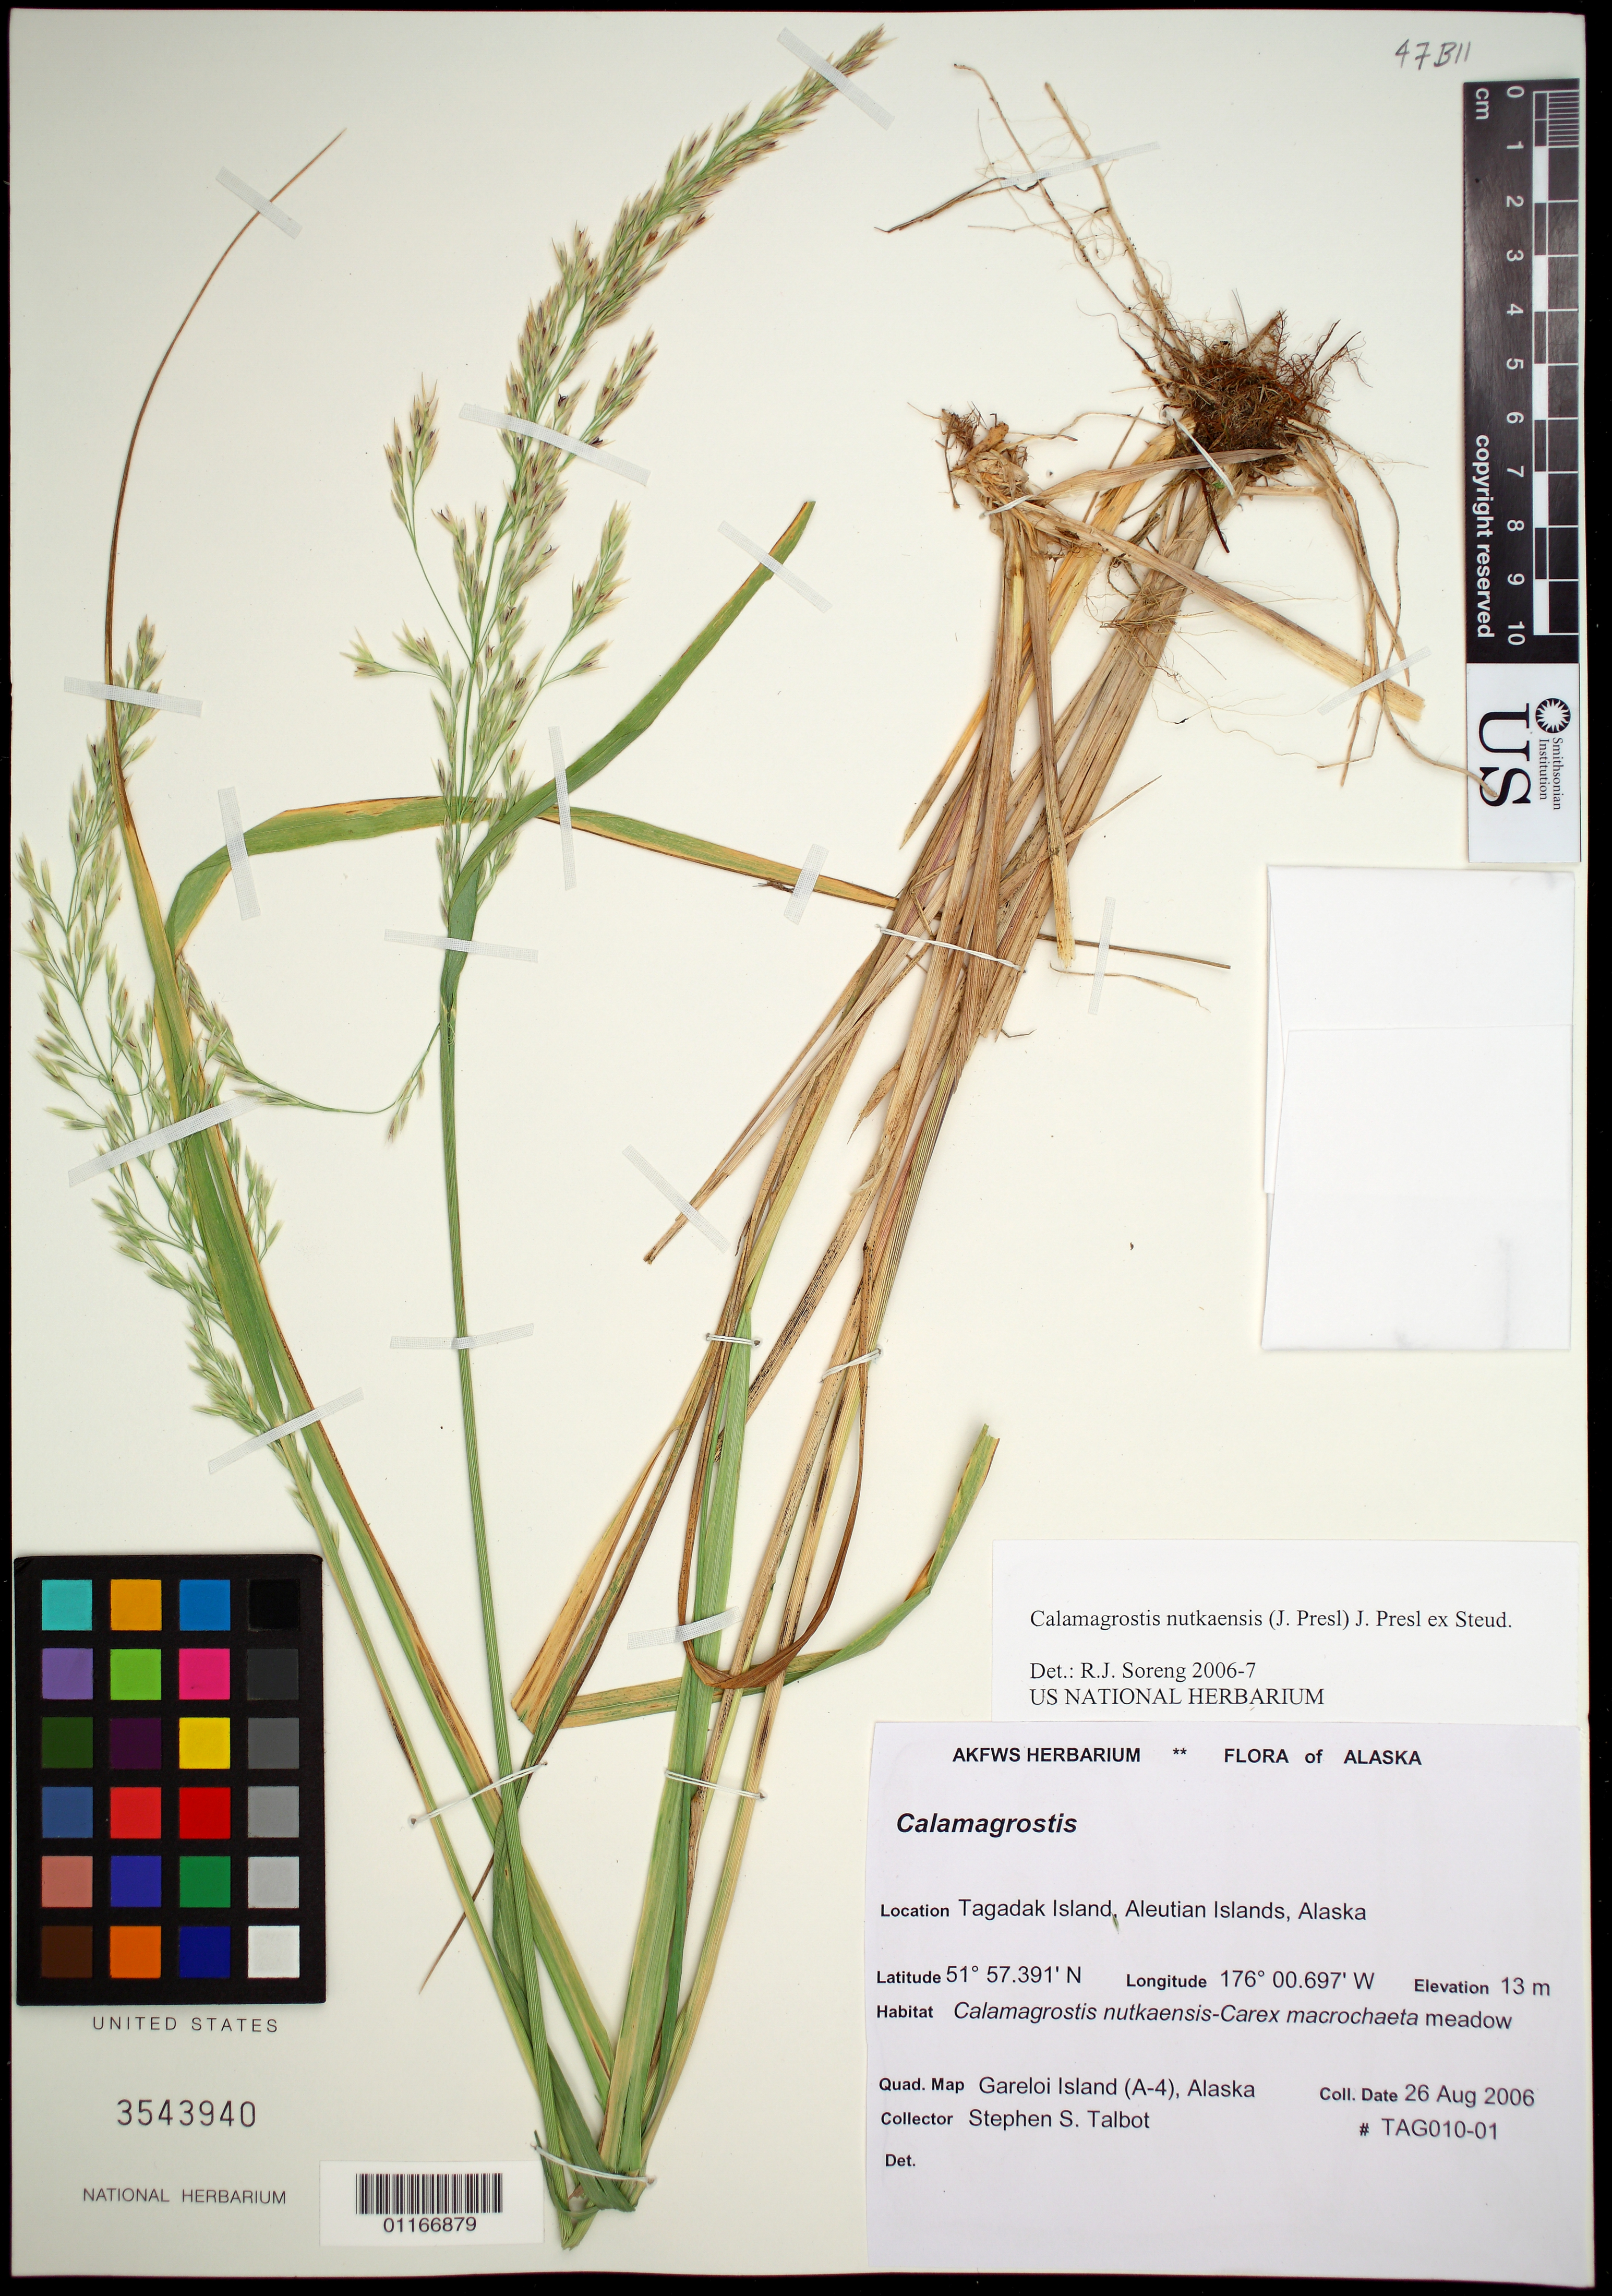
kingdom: Plantae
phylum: Tracheophyta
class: Liliopsida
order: Poales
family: Poaceae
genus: Calamagrostis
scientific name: Calamagrostis nutkaensis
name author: (J. Presl) J. Presl ex Steud.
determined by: Soreng, Robert J., Research Associate (BOT), Smithsonian Institution - National Museum of Natural History (UNITED STATES)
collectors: S. S. Talbot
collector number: TAG010-01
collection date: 2006-08-26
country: United States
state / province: Alaska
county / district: Aleutian Islands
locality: Tagadak Island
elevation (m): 13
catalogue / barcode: US 3543940